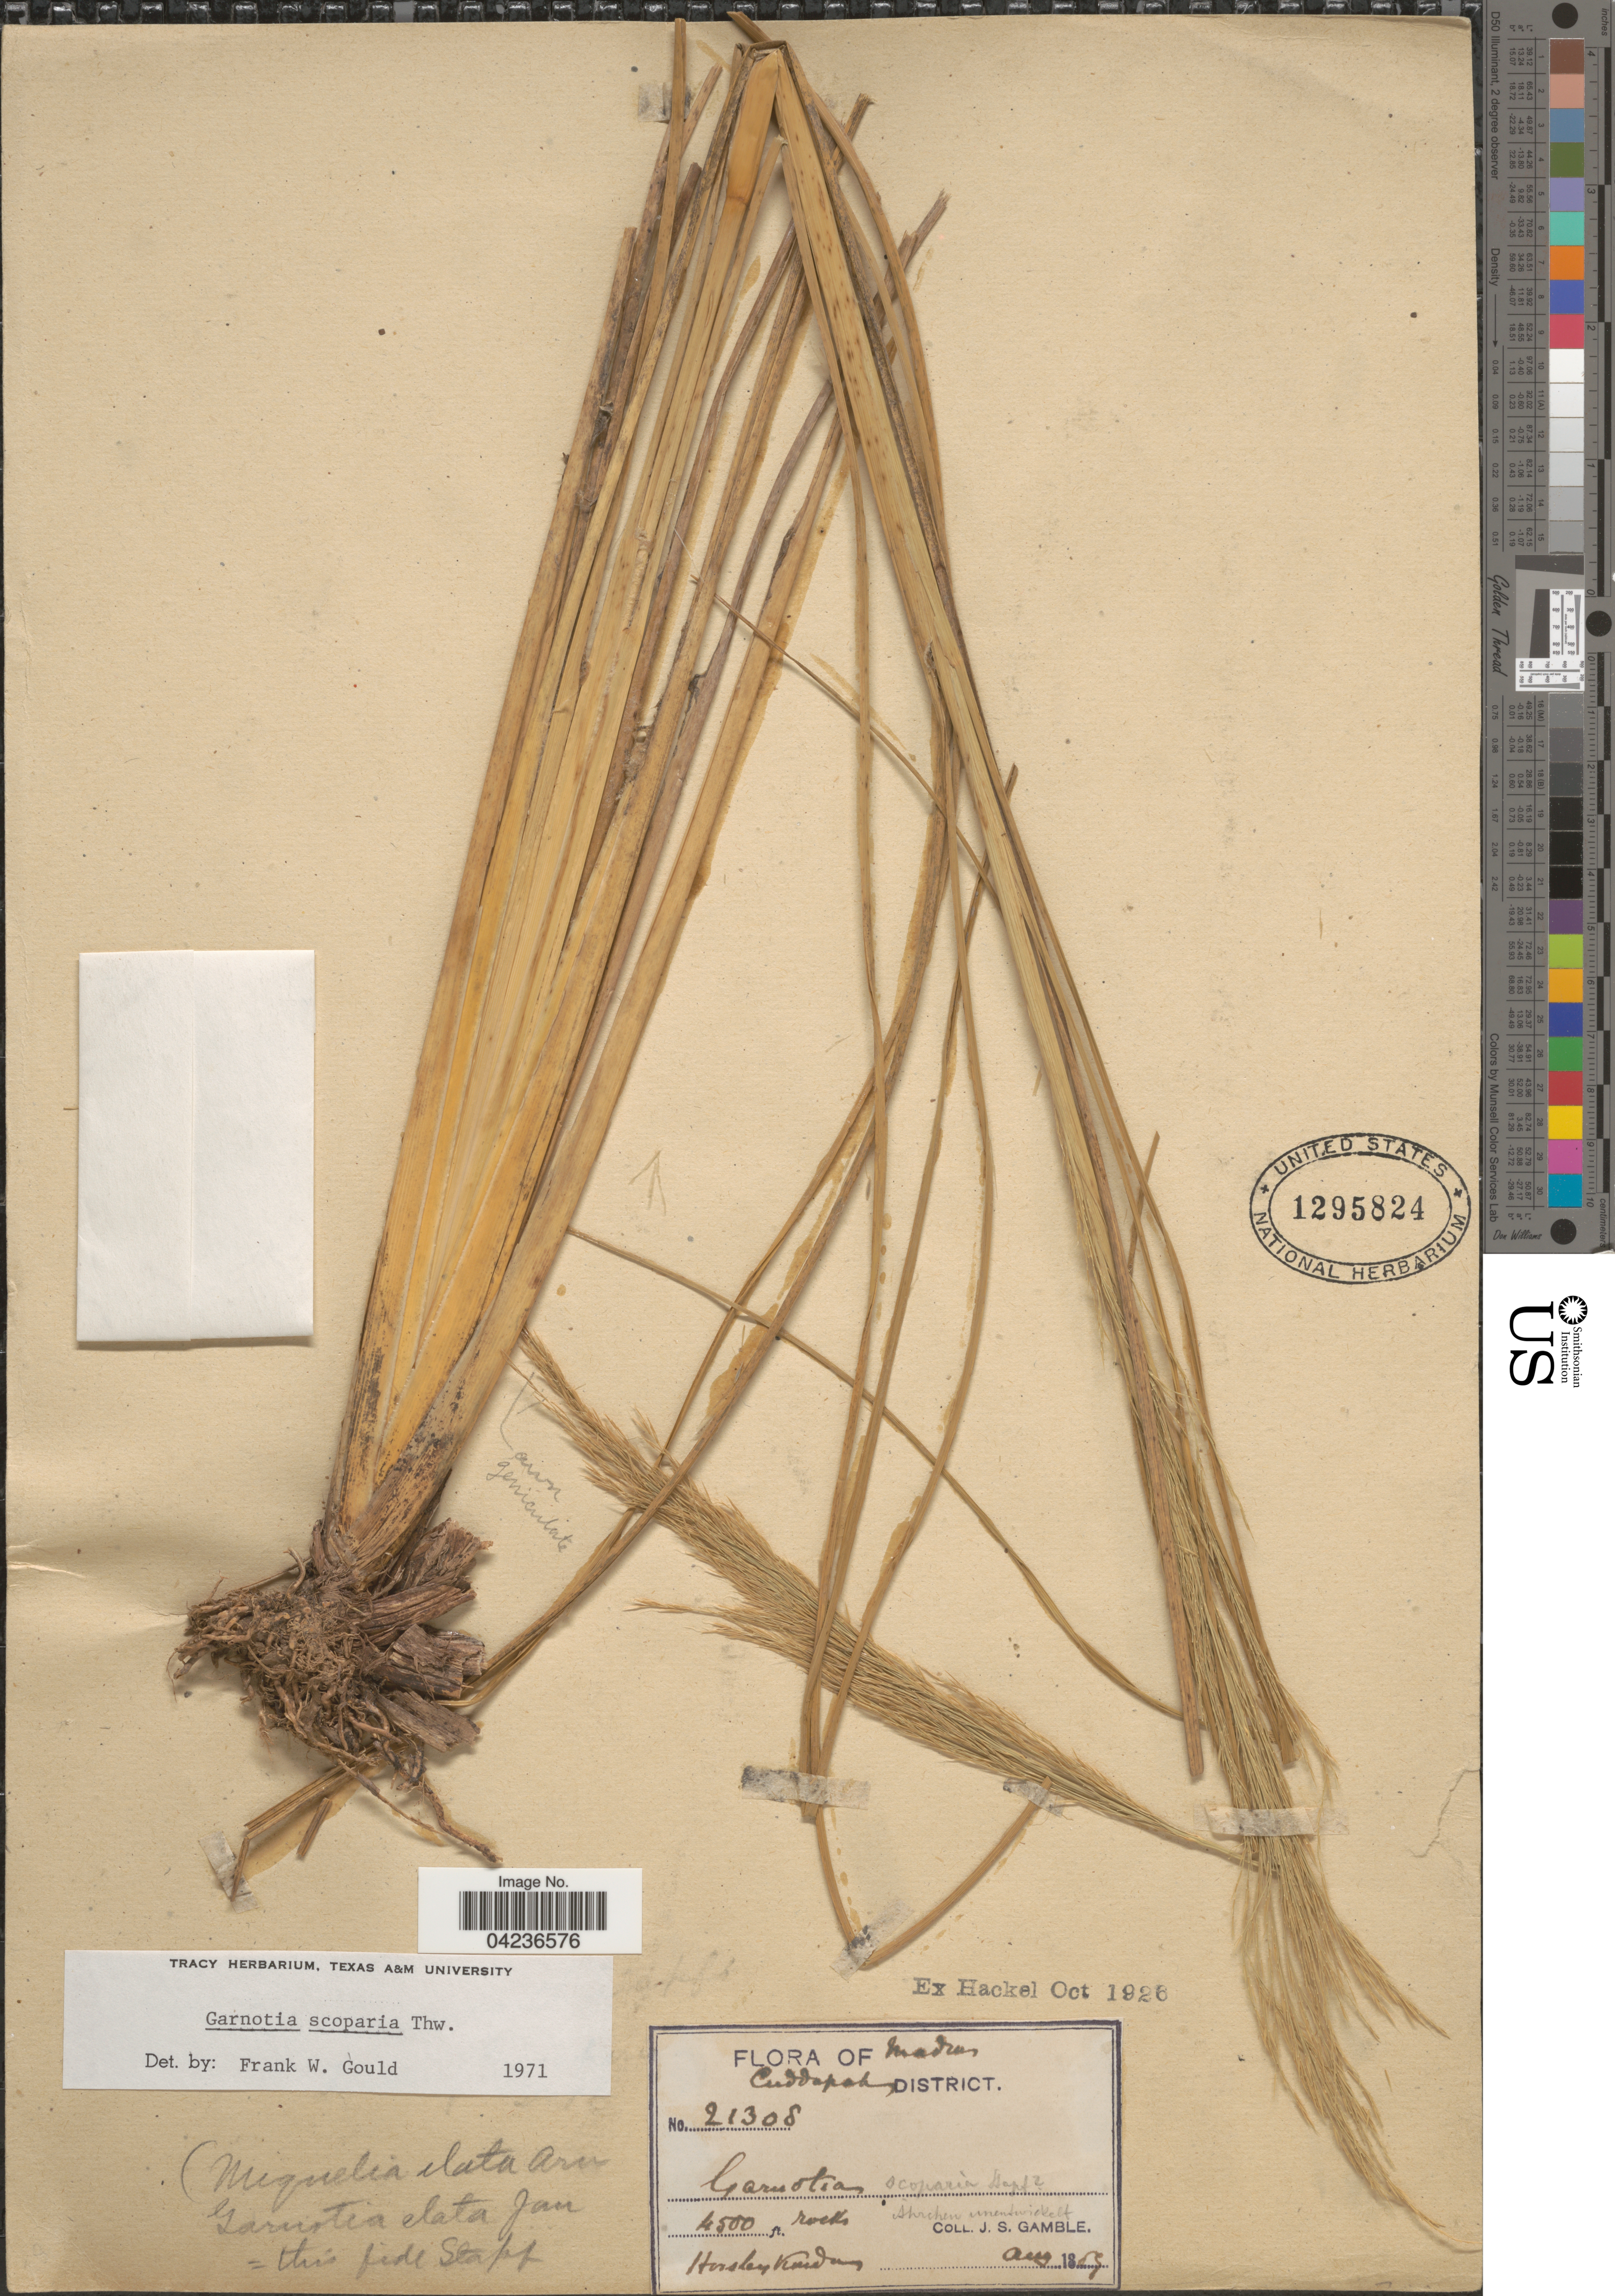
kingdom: Plantae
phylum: Tracheophyta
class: Liliopsida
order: Poales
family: Poaceae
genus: Garnotia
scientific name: Garnotia scoparia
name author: Thwaites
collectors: J. S. Gamble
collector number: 21308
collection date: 1889-08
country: India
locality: Madras. Cuddapah District.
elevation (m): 1372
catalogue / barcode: US 1295824